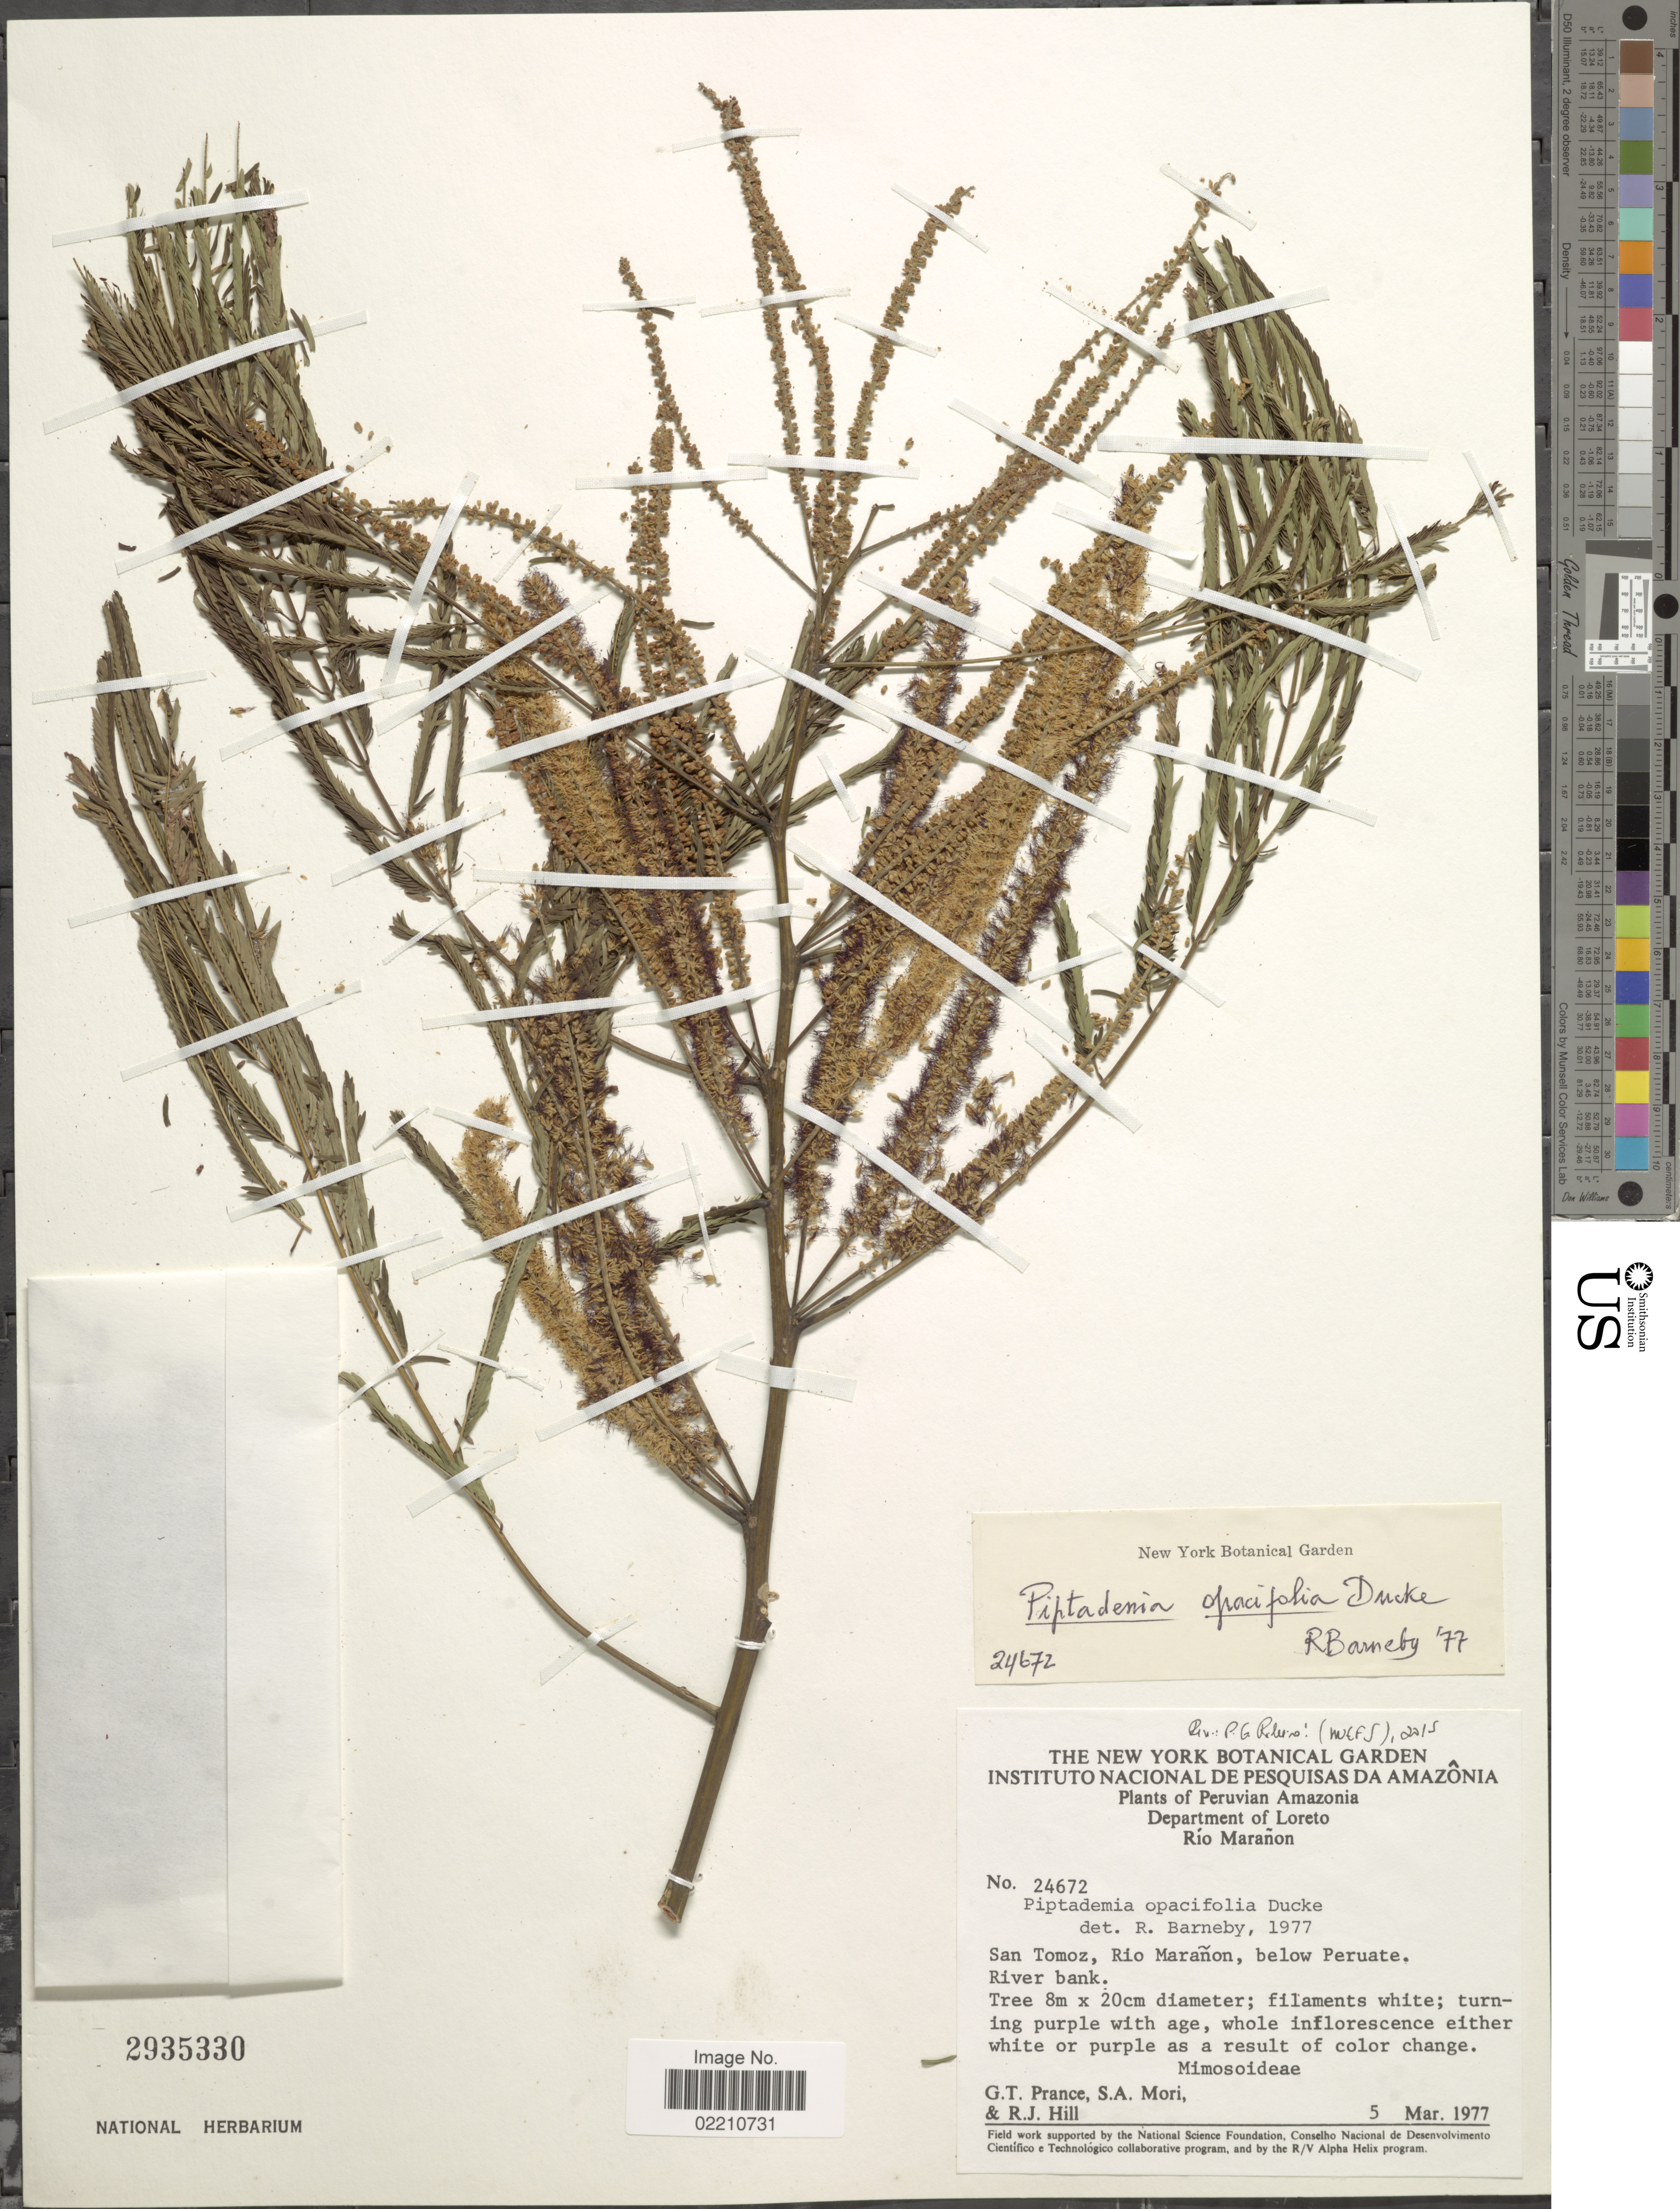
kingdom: Plantae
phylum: Tracheophyta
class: Magnoliopsida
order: Fabales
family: Fabaceae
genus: Piptadenia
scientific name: Piptadenia opacifolia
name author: Ducke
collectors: G. T. Prance, S. Mori & R. J. Hill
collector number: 24672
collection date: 1977-03-05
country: Peru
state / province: Loreto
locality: Peruvian Amazonia, Río Marañon, San Tomoz, Rio Marañon, below Peruate, River bank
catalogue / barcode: US 2935330